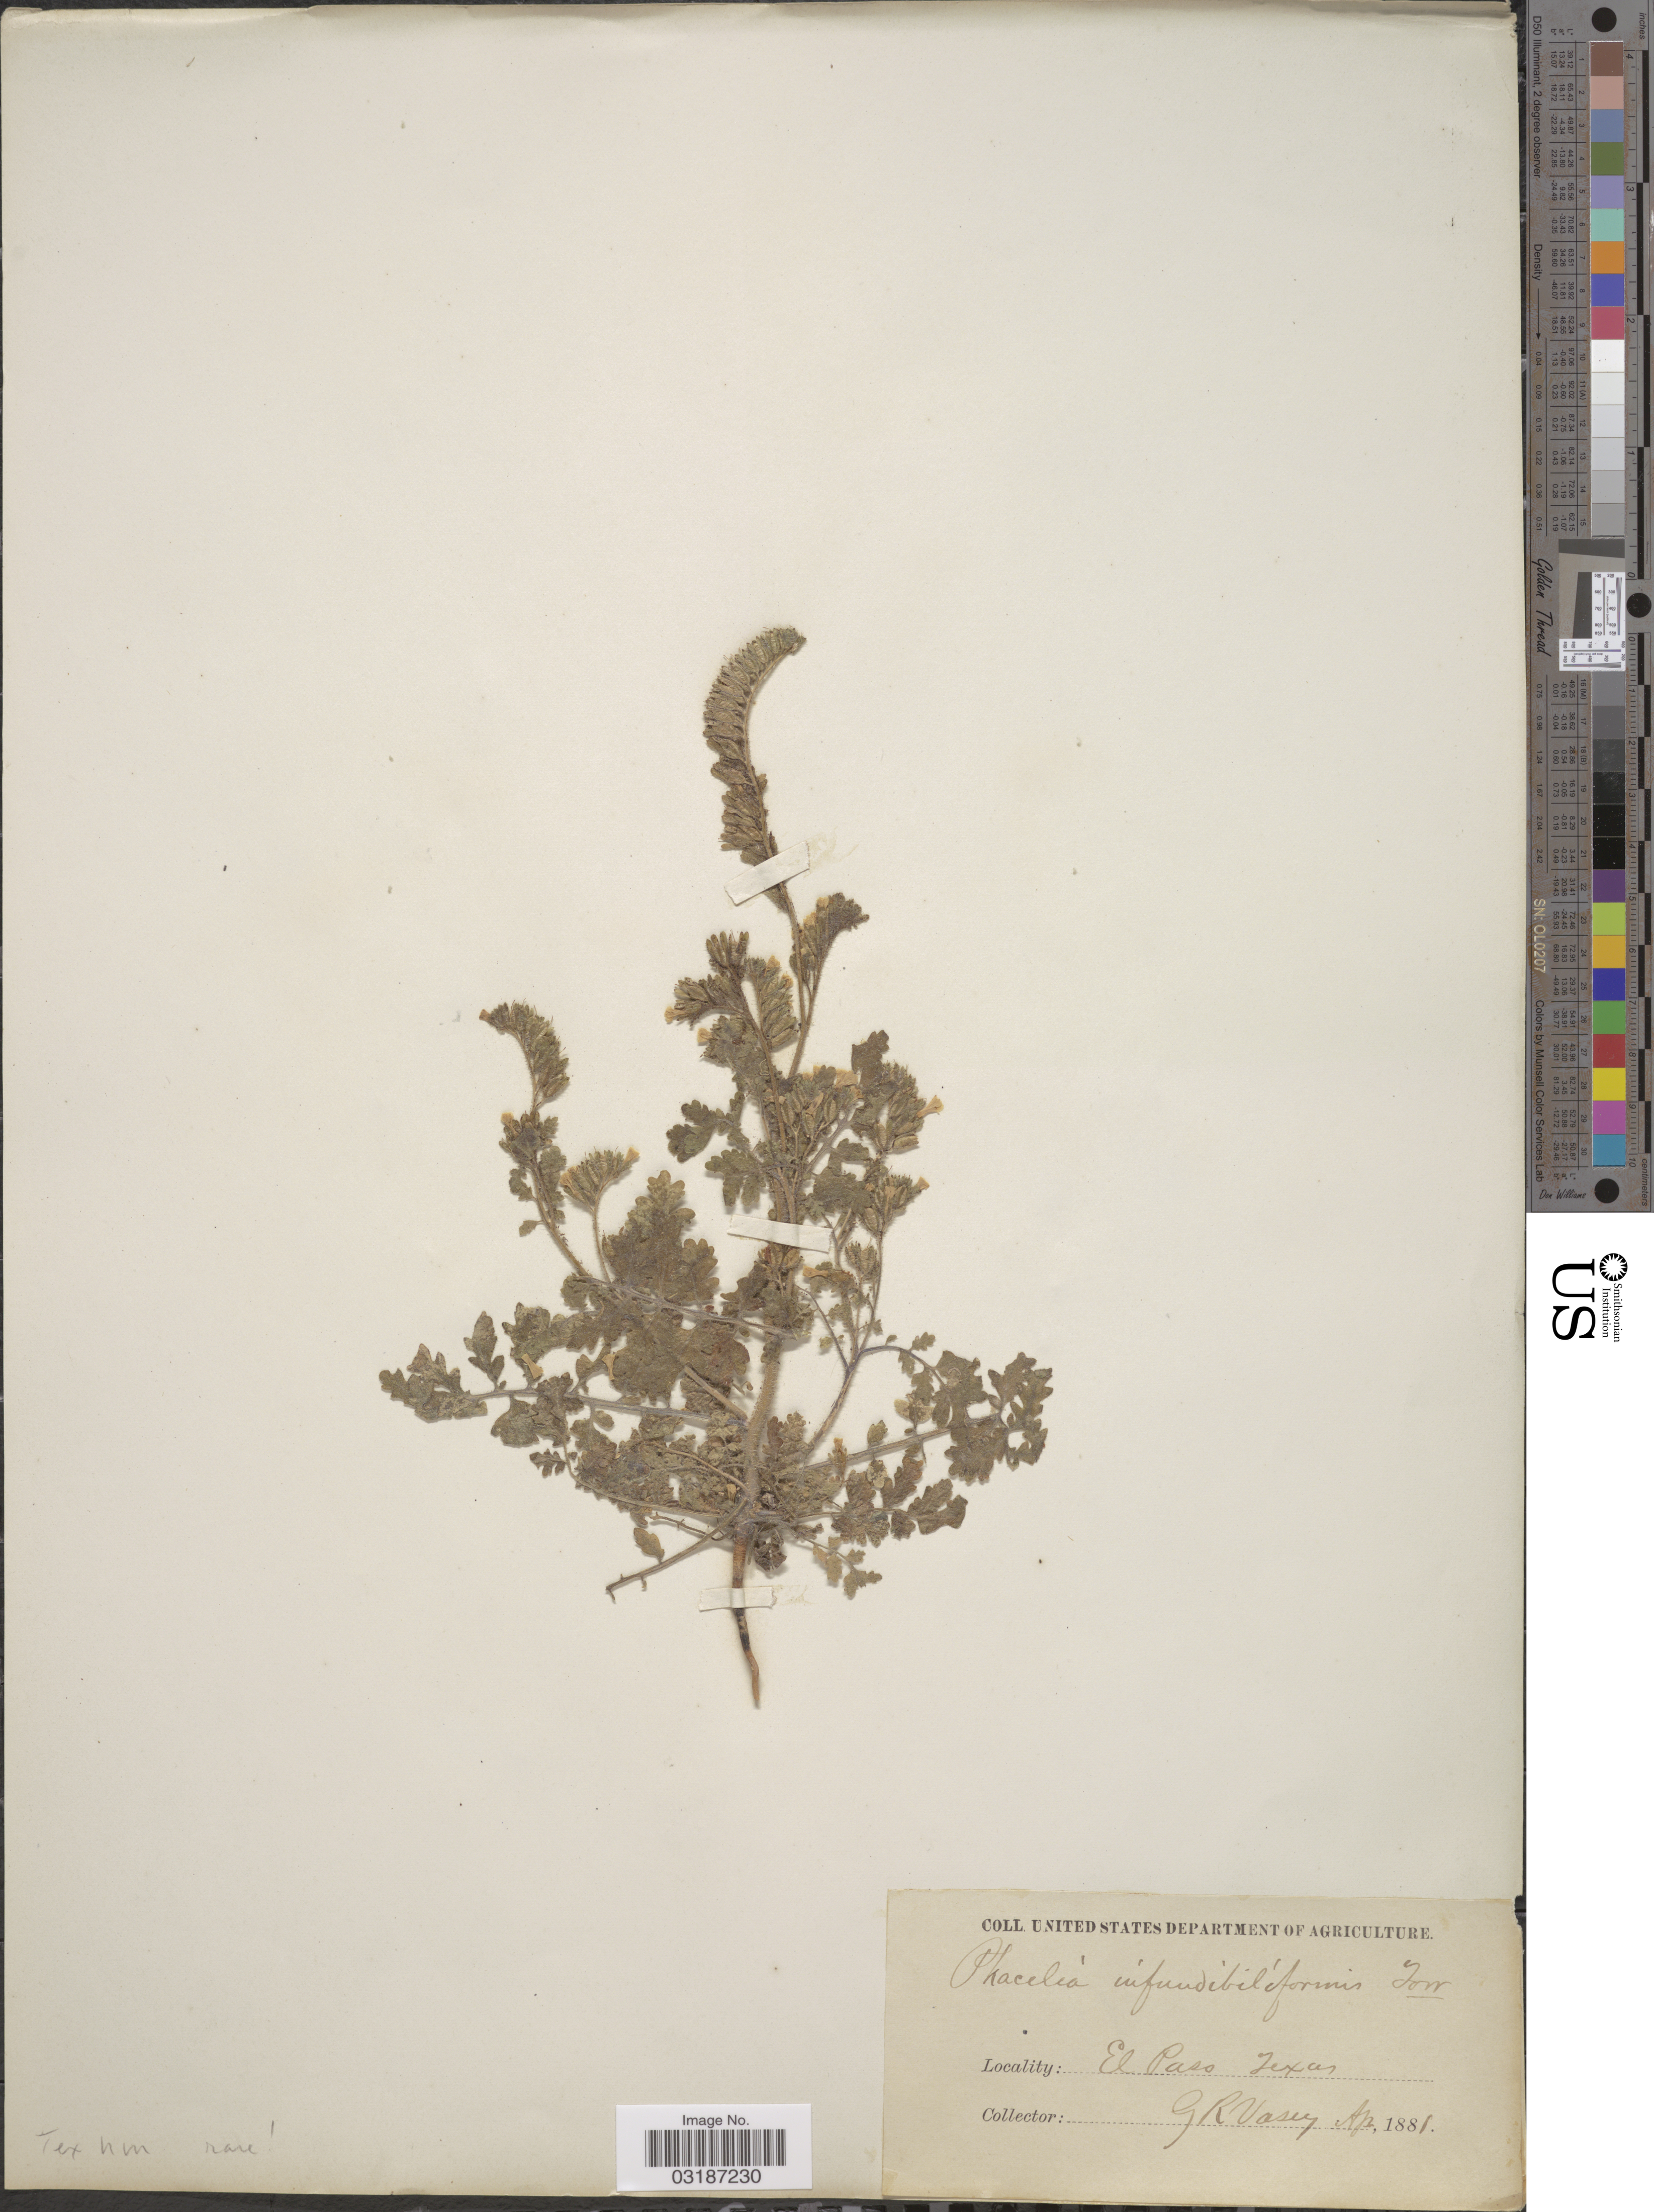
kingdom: Plantae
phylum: Tracheophyta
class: Magnoliopsida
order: Boraginales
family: Hydrophyllaceae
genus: Phacelia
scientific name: Phacelia infundibuliformis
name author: Torr. in Emory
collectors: G. R. Vasey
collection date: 1881-04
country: United States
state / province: Texas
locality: El Paso.